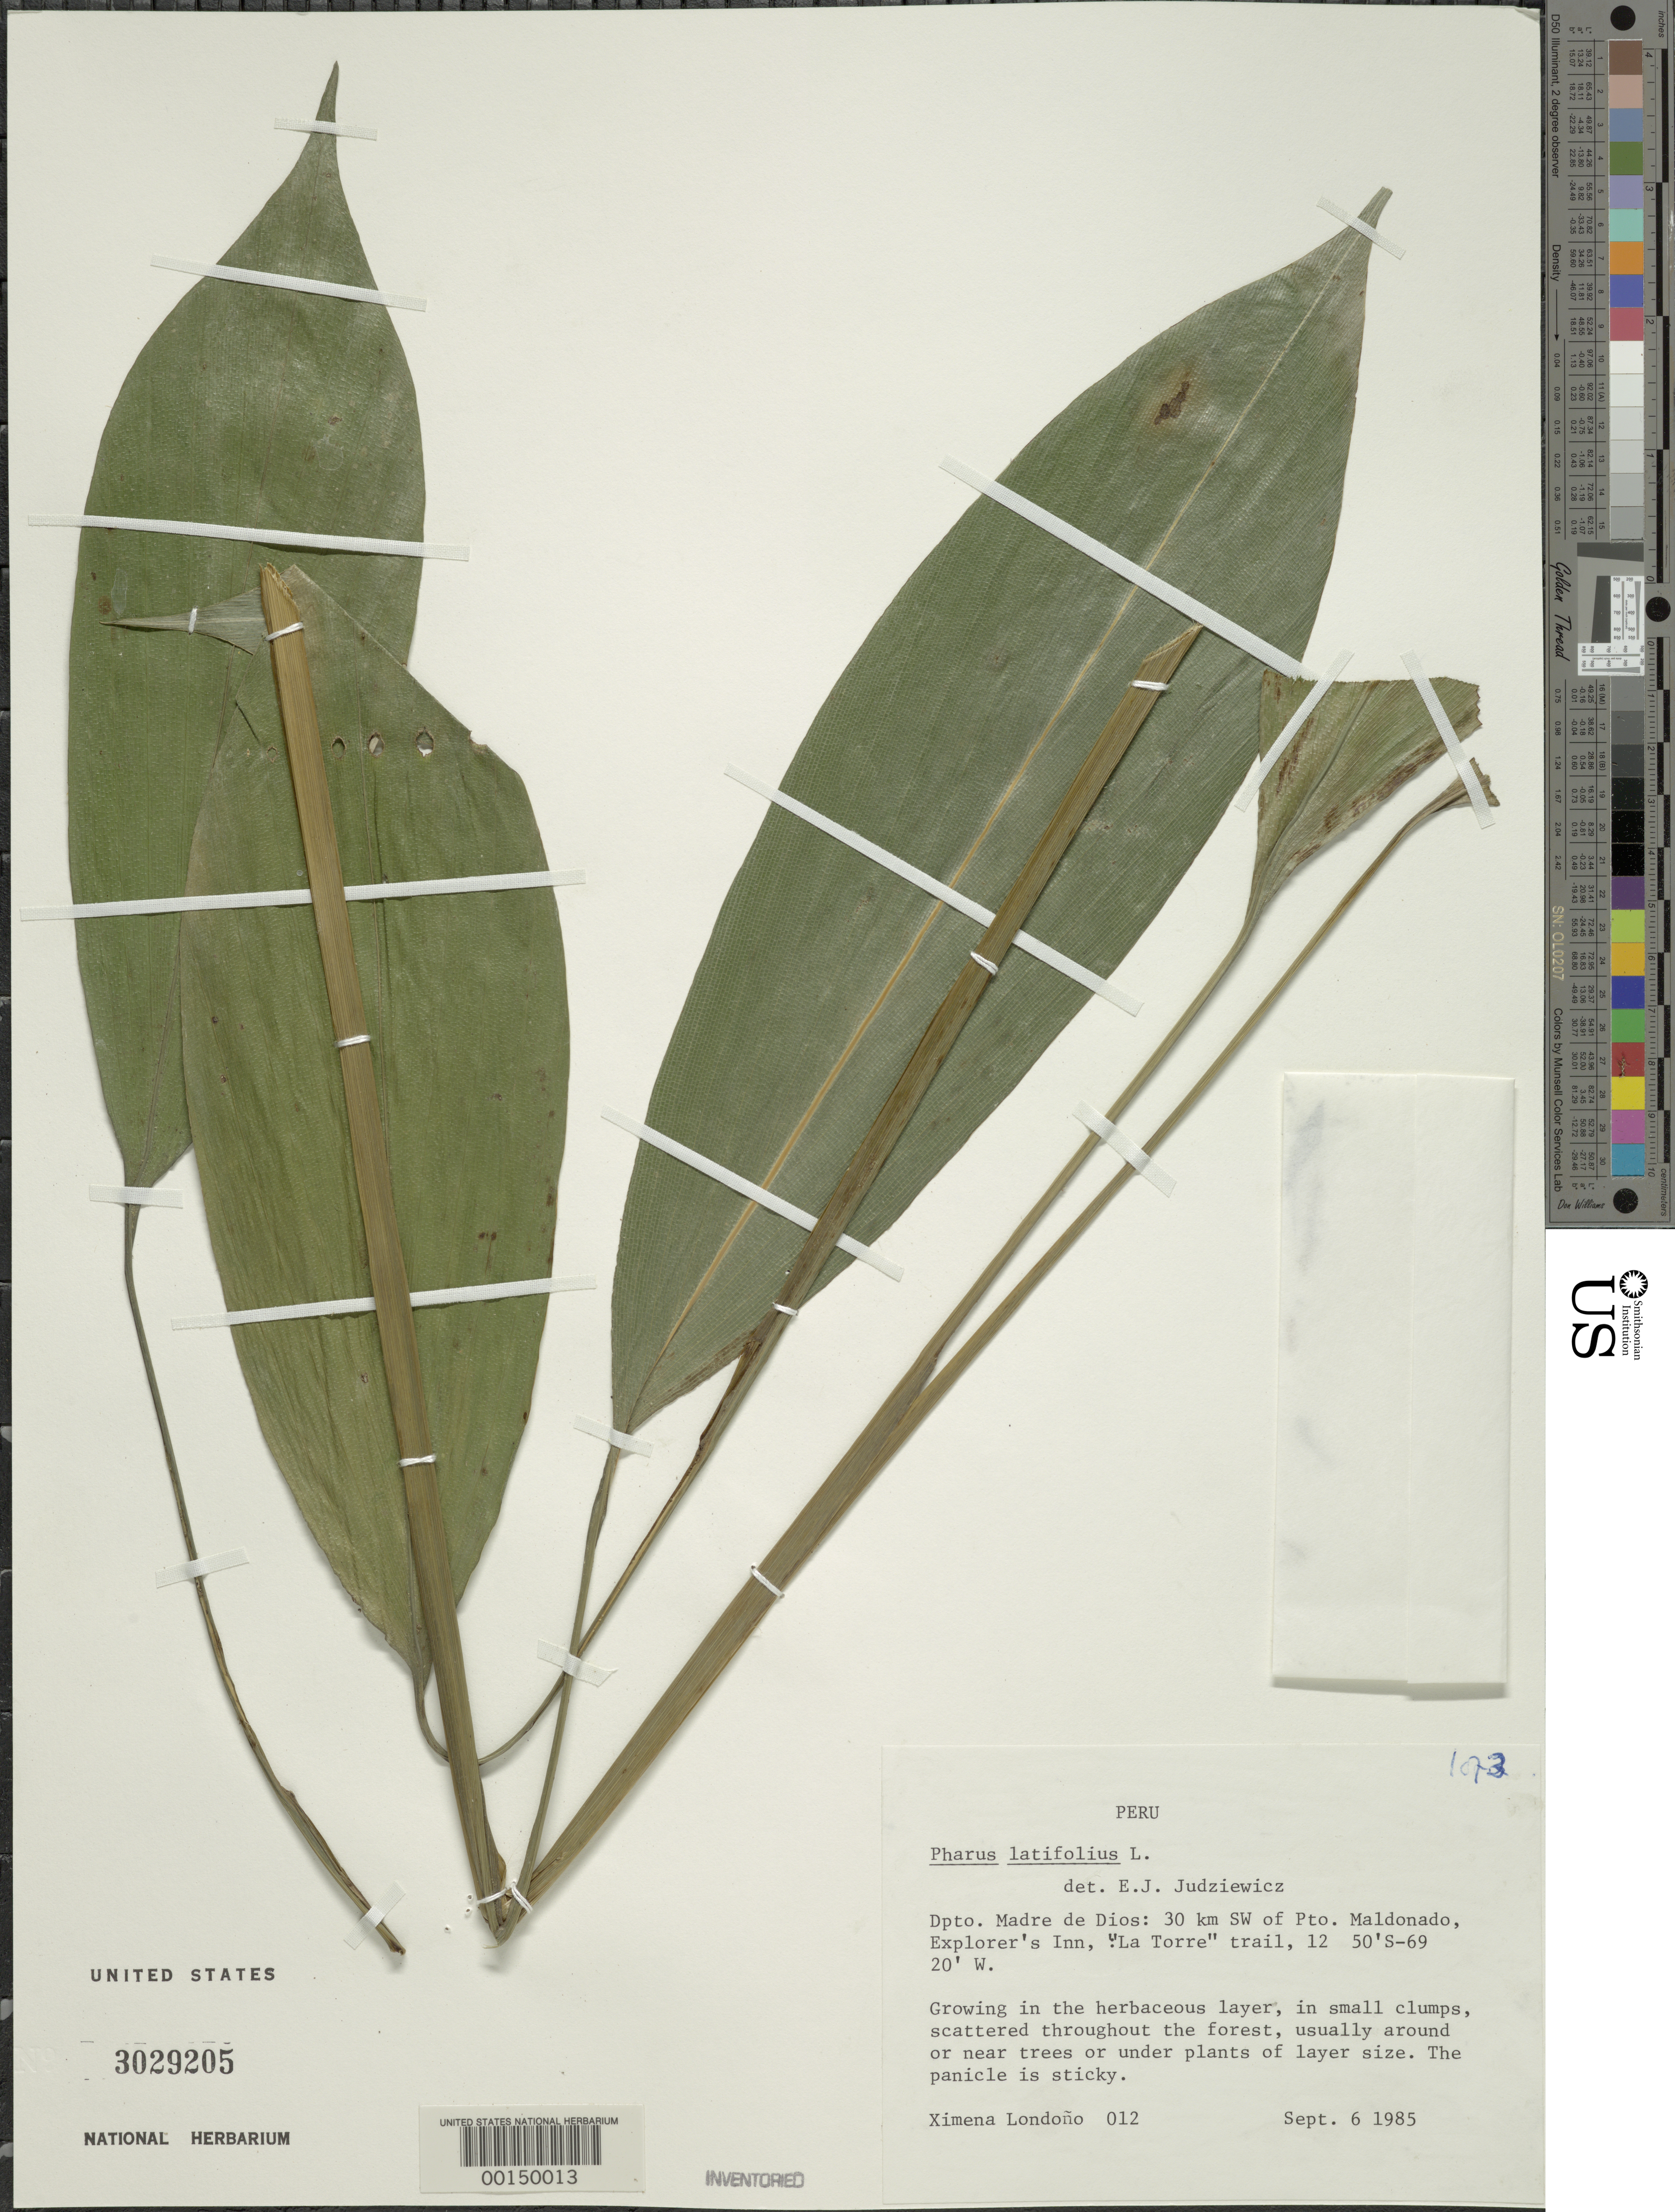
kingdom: Plantae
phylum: Tracheophyta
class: Liliopsida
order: Poales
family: Poaceae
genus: Pharus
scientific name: Pharus latifolius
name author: L.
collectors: X. Londoño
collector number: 85-012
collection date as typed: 06 Sep 1985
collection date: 1985-09-06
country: Peru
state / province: Madre de Dios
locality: Puerto maldonado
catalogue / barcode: US 3029205